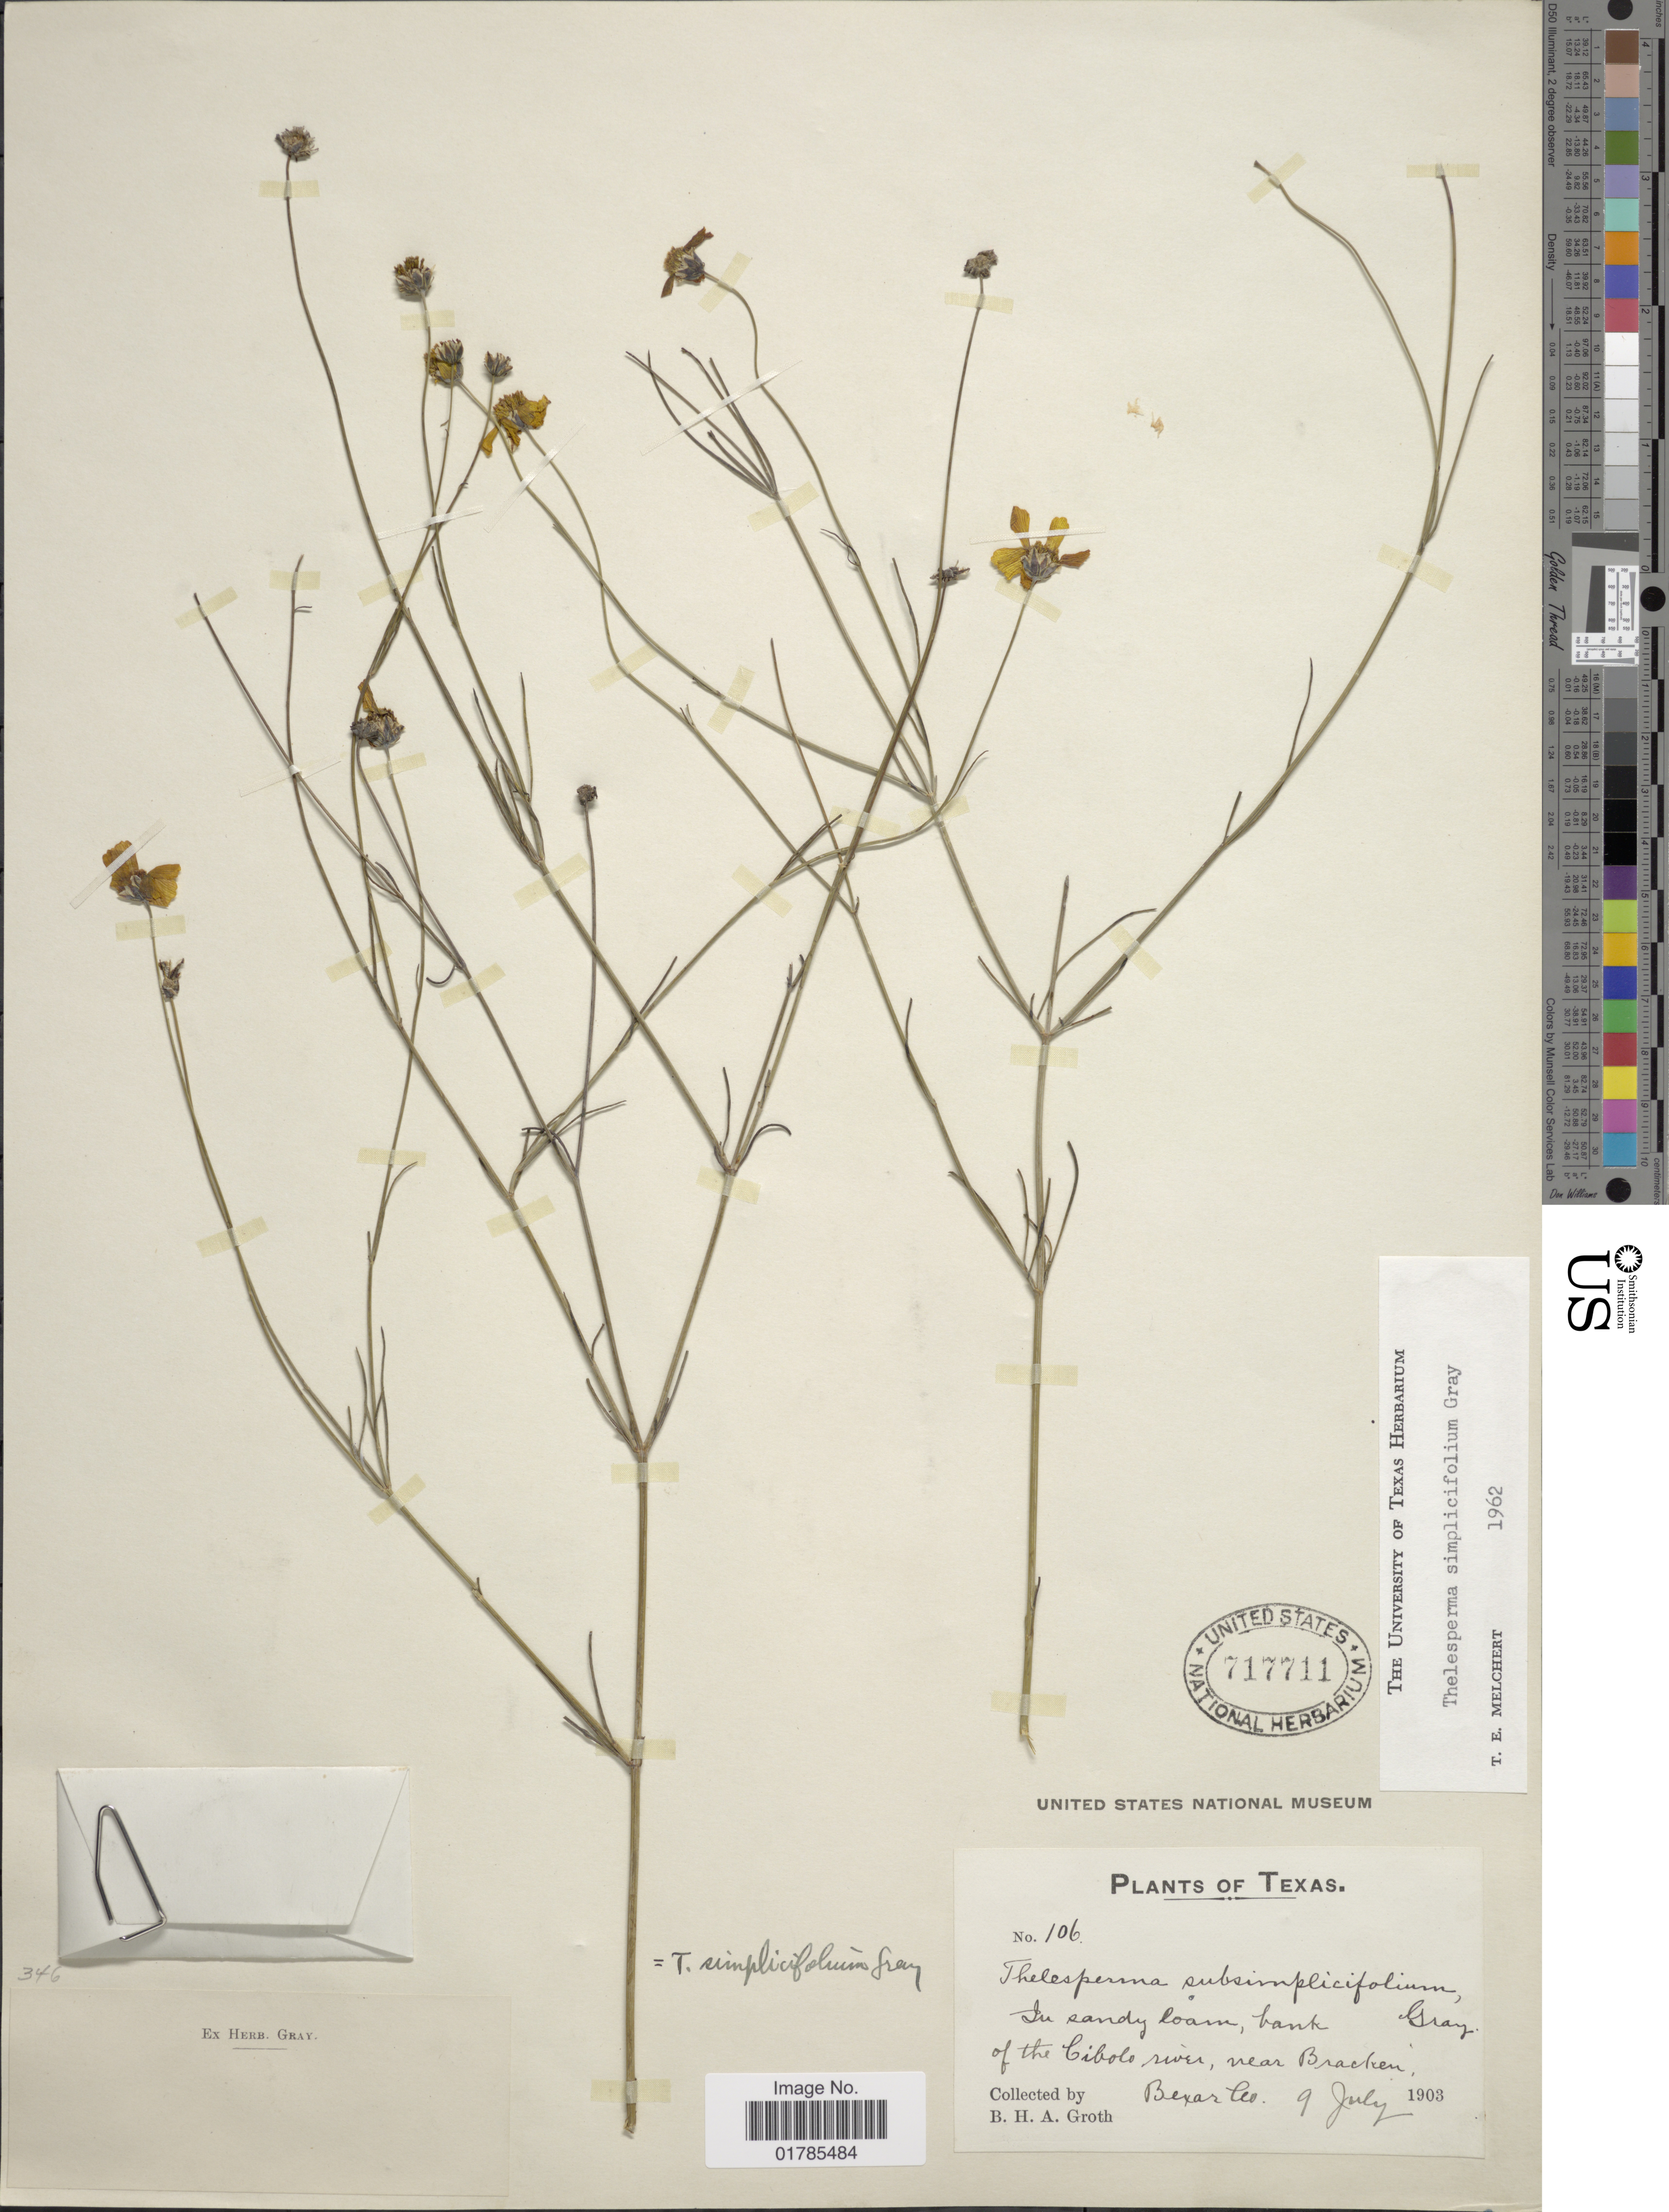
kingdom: Plantae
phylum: Tracheophyta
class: Magnoliopsida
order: Asterales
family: Asteraceae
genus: Thelesperma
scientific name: Thelesperma simplicifolium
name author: A. Gray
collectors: B. Groth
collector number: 106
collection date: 1903-07-09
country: United States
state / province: Texas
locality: The Cibolo river, near Bracken, Bexar Co.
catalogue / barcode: US 717711